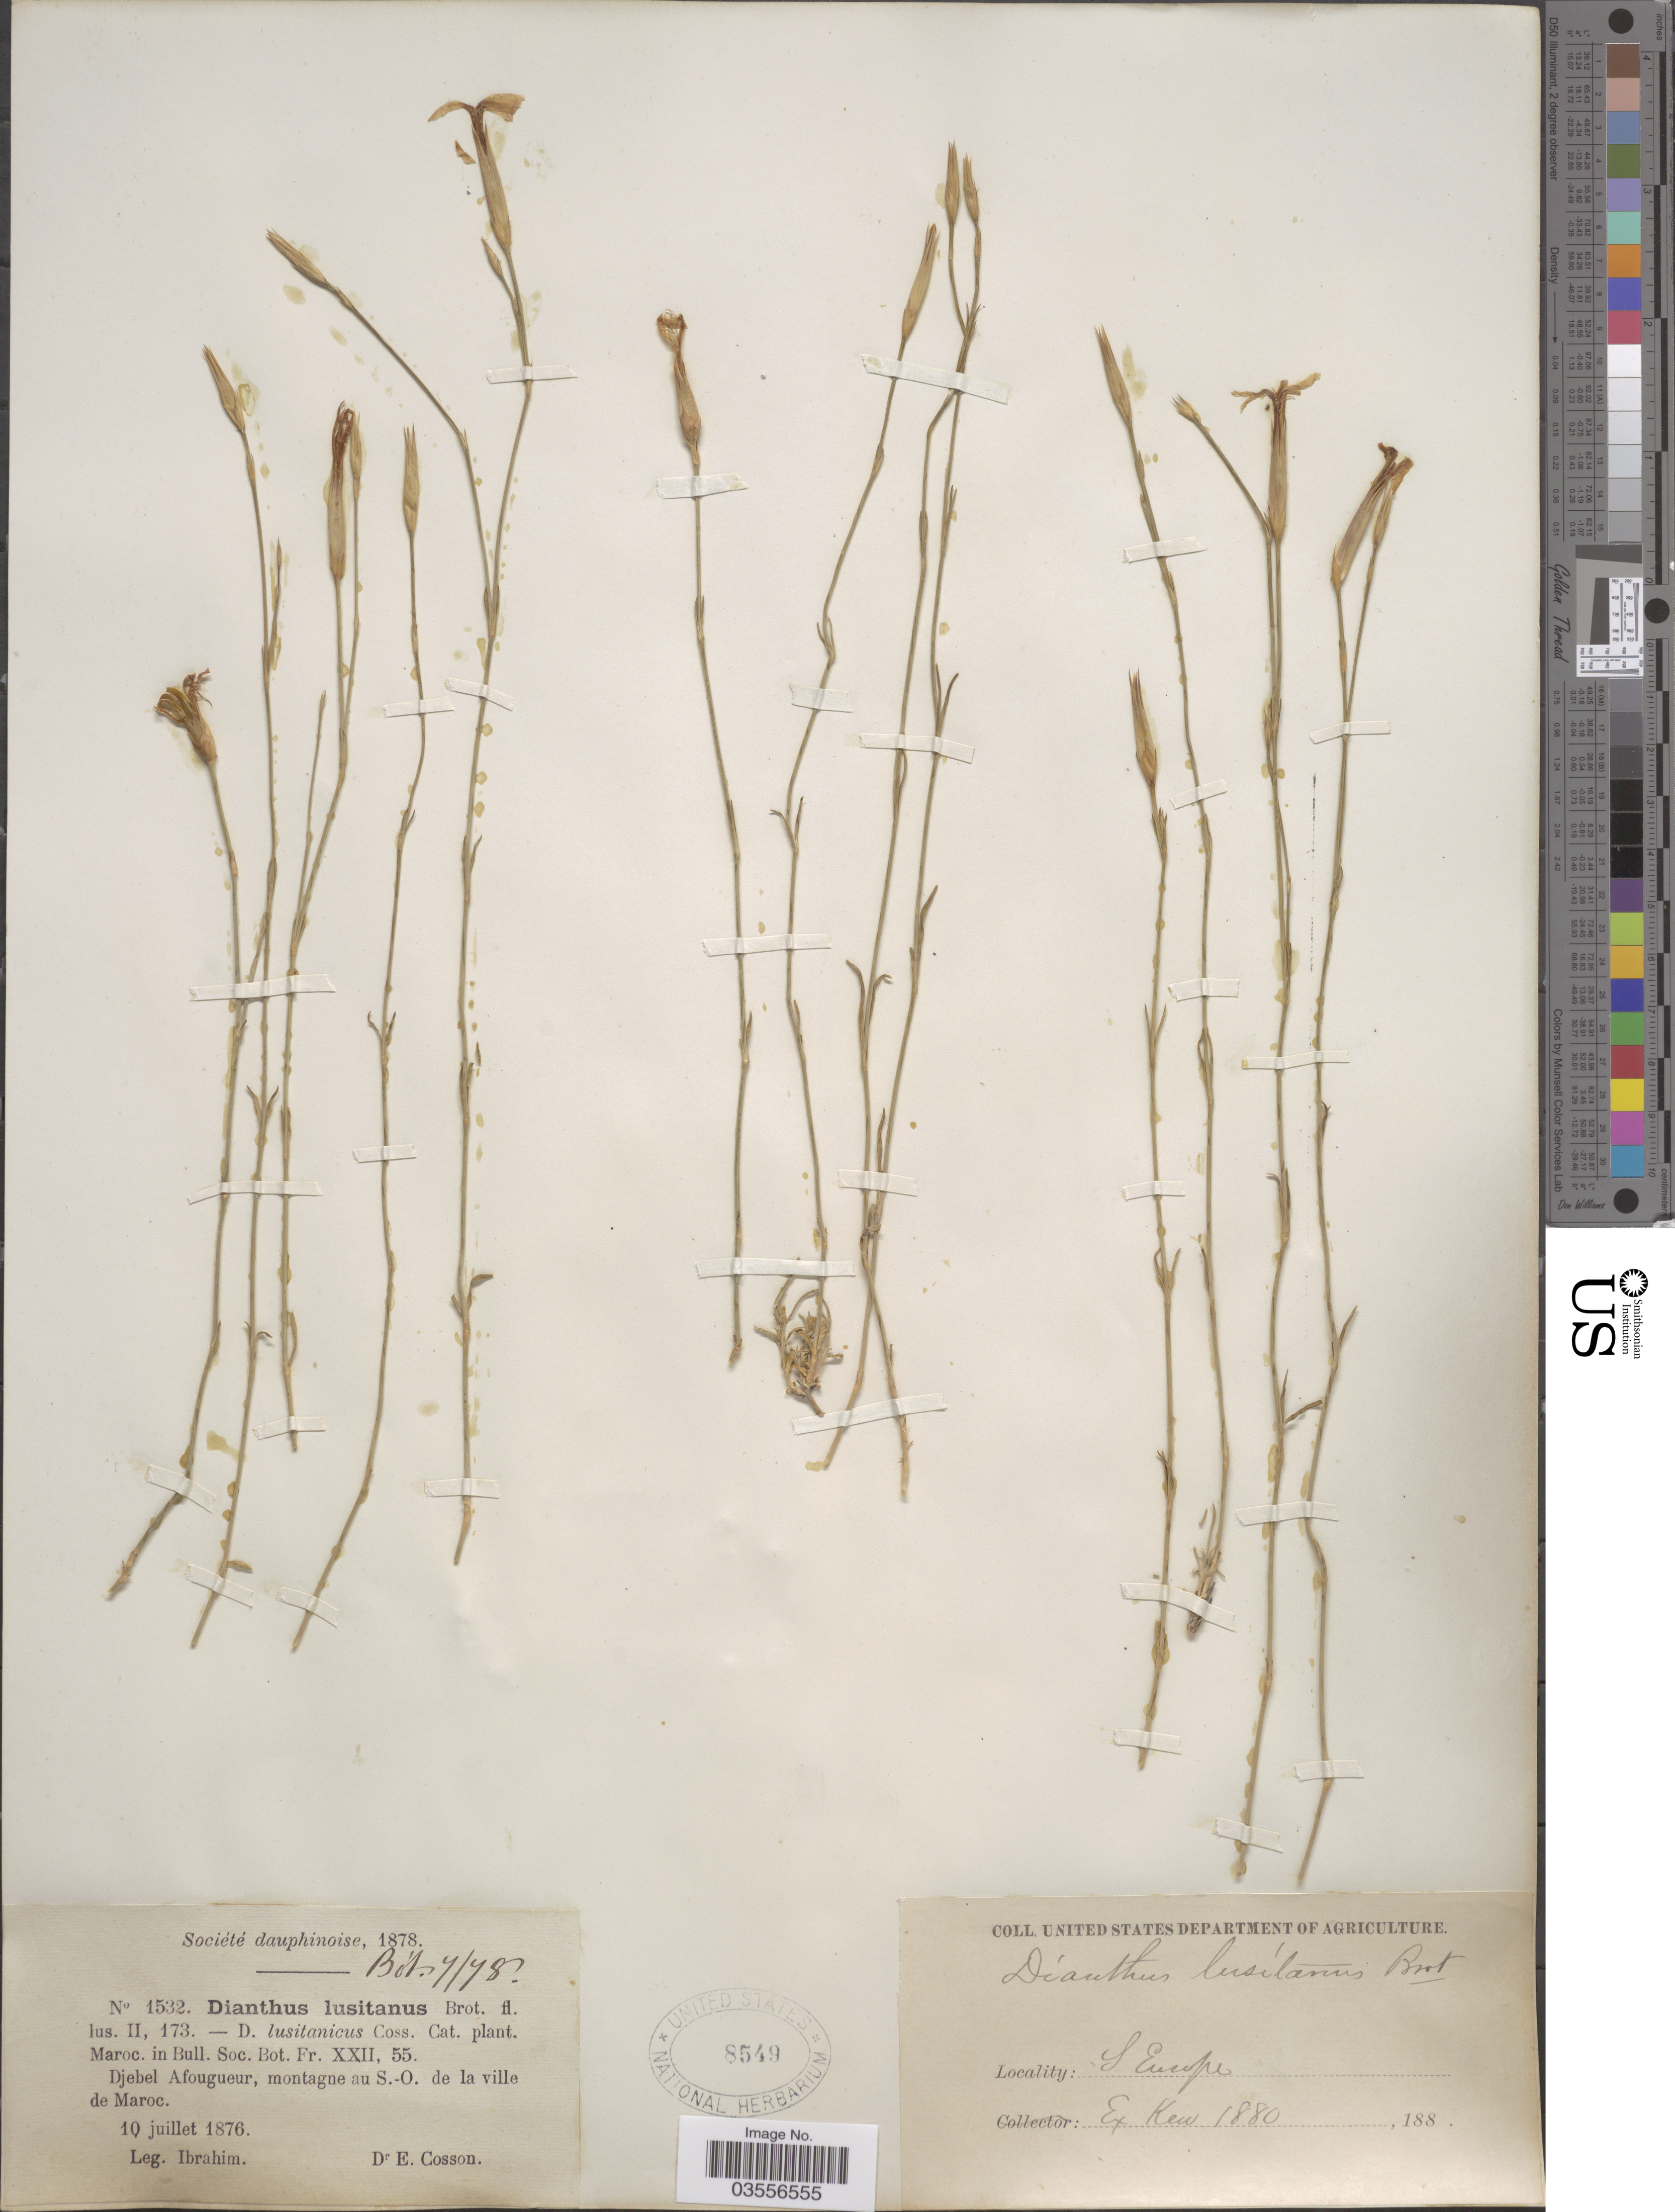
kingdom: Plantae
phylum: Tracheophyta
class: Magnoliopsida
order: Caryophyllales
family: Caryophyllaceae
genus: Dianthus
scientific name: Dianthus lusitanus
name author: Brot.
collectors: -. Ibrahim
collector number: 1532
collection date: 1876-07-10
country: Morocco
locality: Djebel Afougueur, montagne au S.-O. de la ville de Maroc. S. Europe.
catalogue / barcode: US 8549